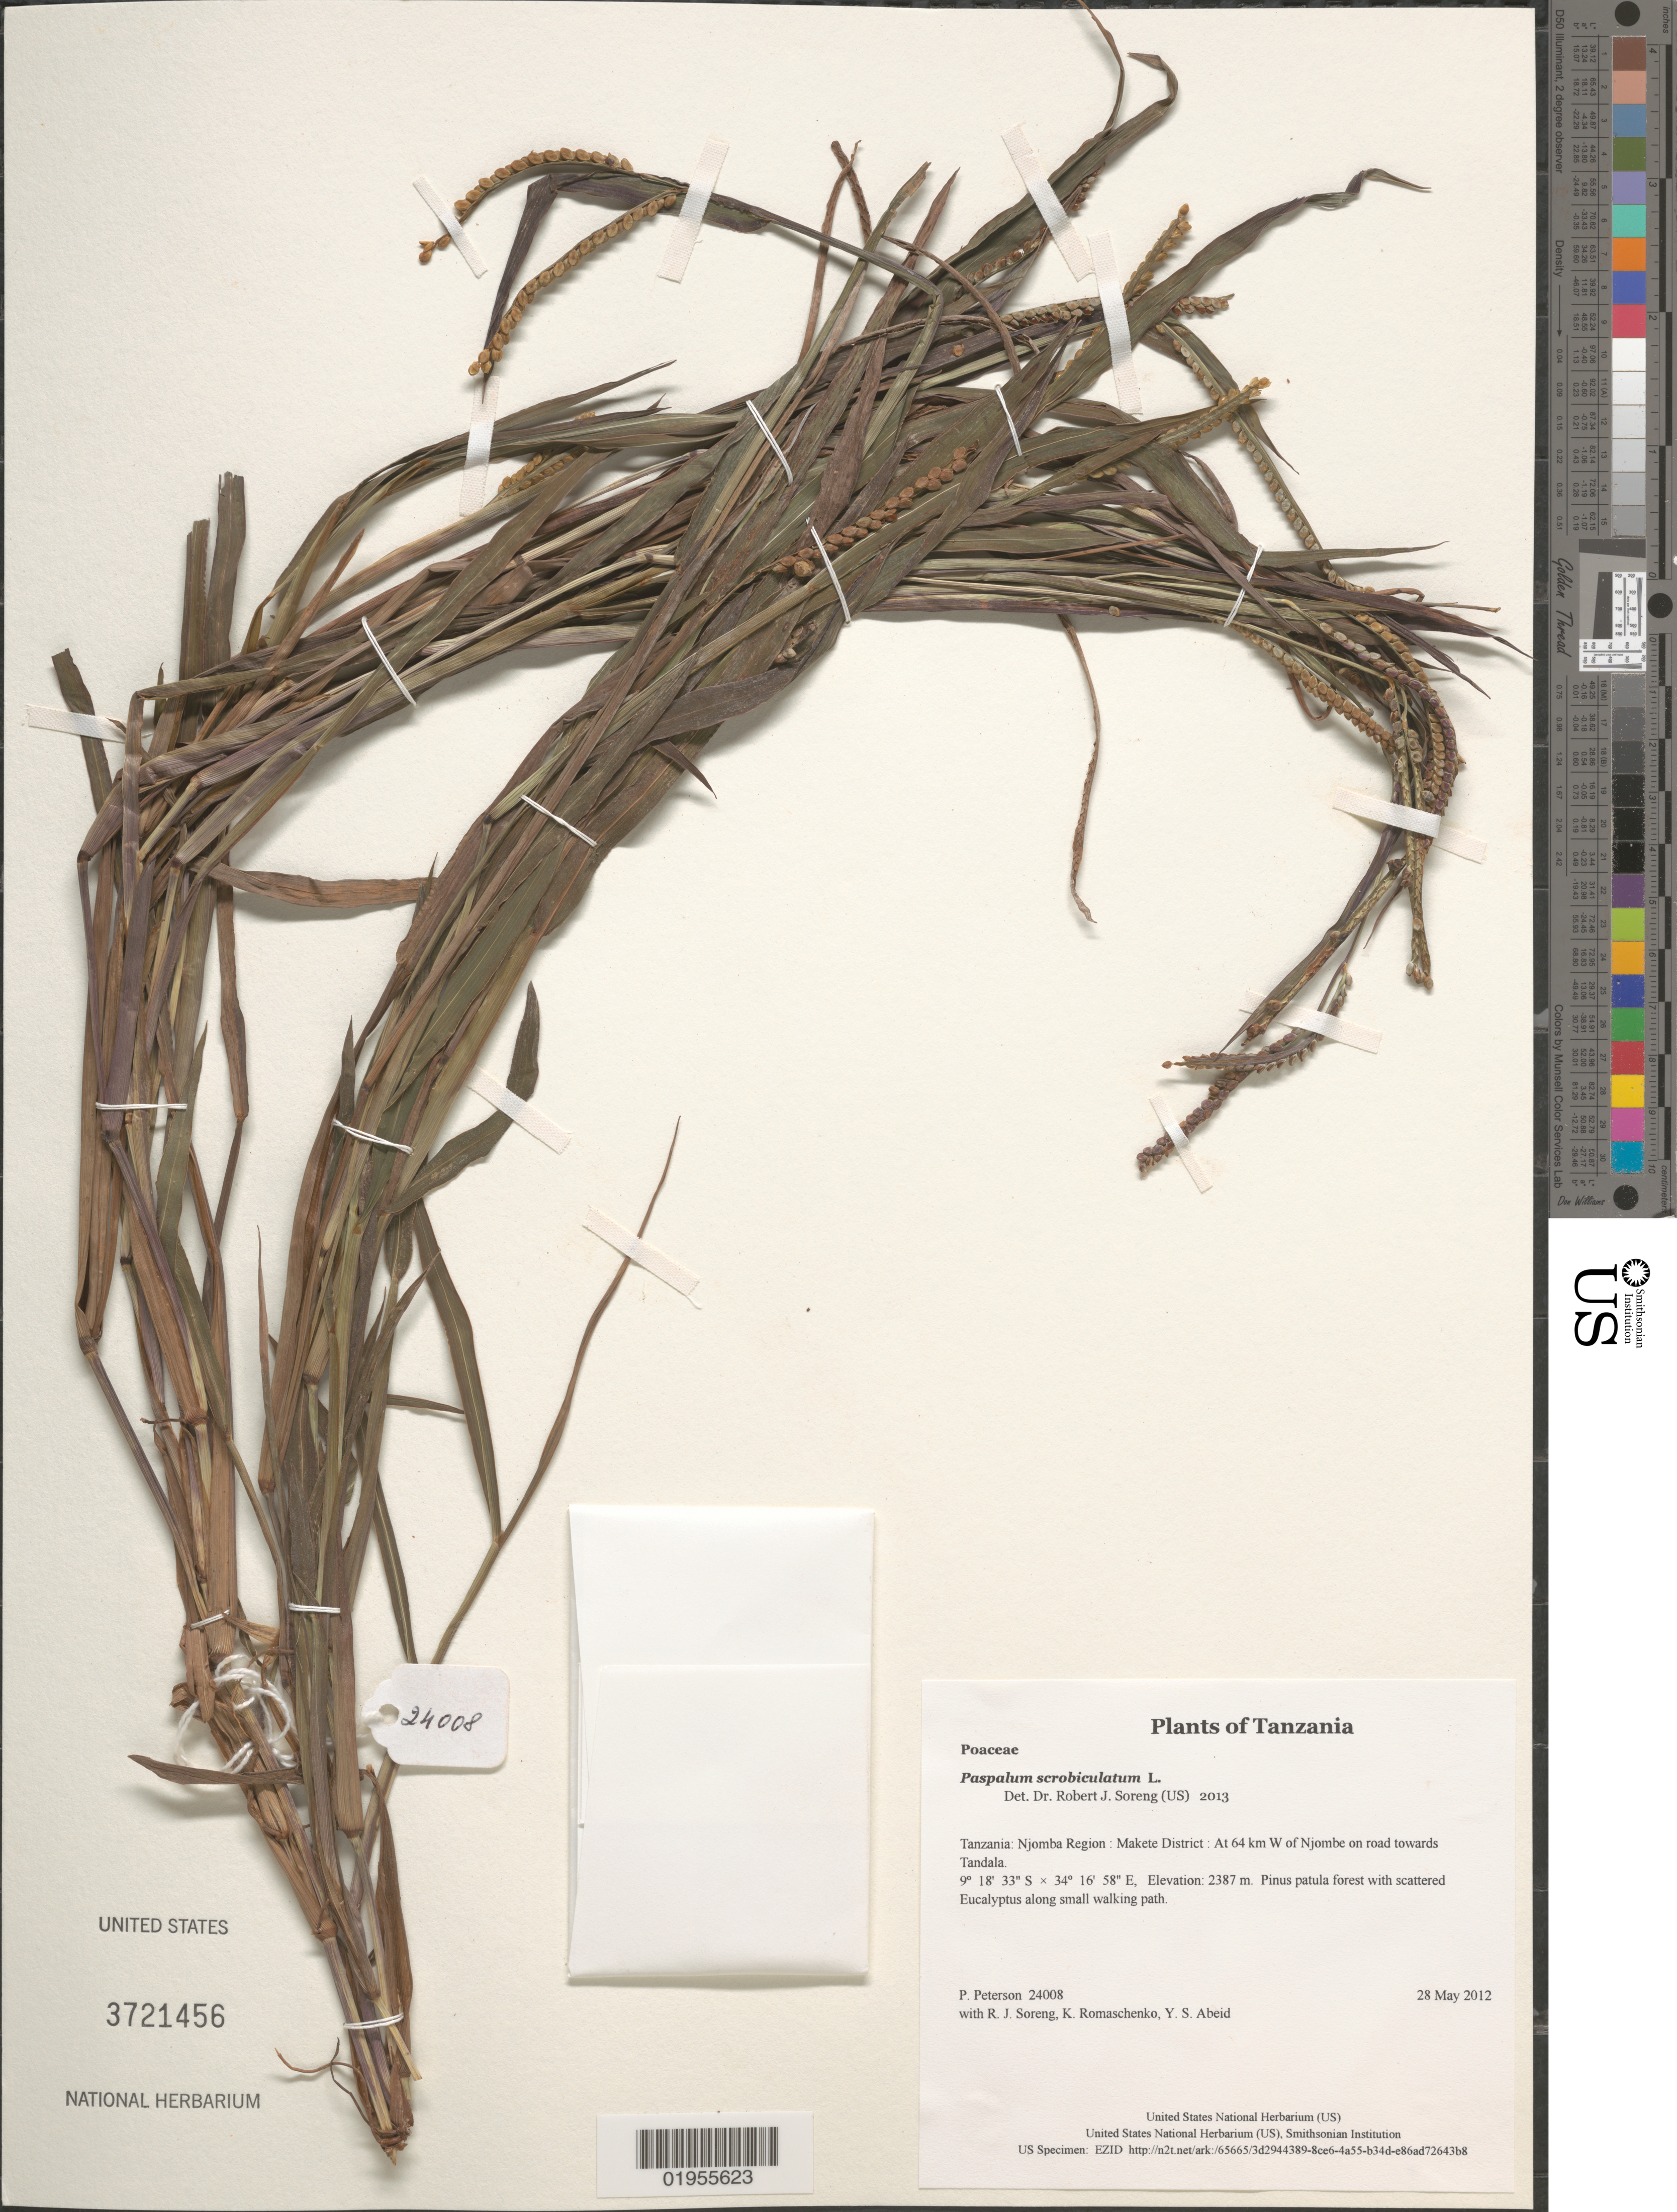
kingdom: Plantae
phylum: Tracheophyta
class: Liliopsida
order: Poales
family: Poaceae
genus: Paspalum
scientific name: Paspalum scrobiculatum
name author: L.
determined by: Soreng, Robert J., Research Associate (BOT), Smithsonian Institution - National Museum of Natural History (UNITED STATES)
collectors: P. M. Peterson, R. J. Soreng, K. Romaschenko & Y. Abeid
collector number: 24008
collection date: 2012-05-28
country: Tanzania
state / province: Njombe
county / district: Makete District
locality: At 64 km W of Njombe on road towards Tandala.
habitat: Pinus patula forest with scattered Eucalyptus along small walking path.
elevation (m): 2387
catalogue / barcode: US 3721456